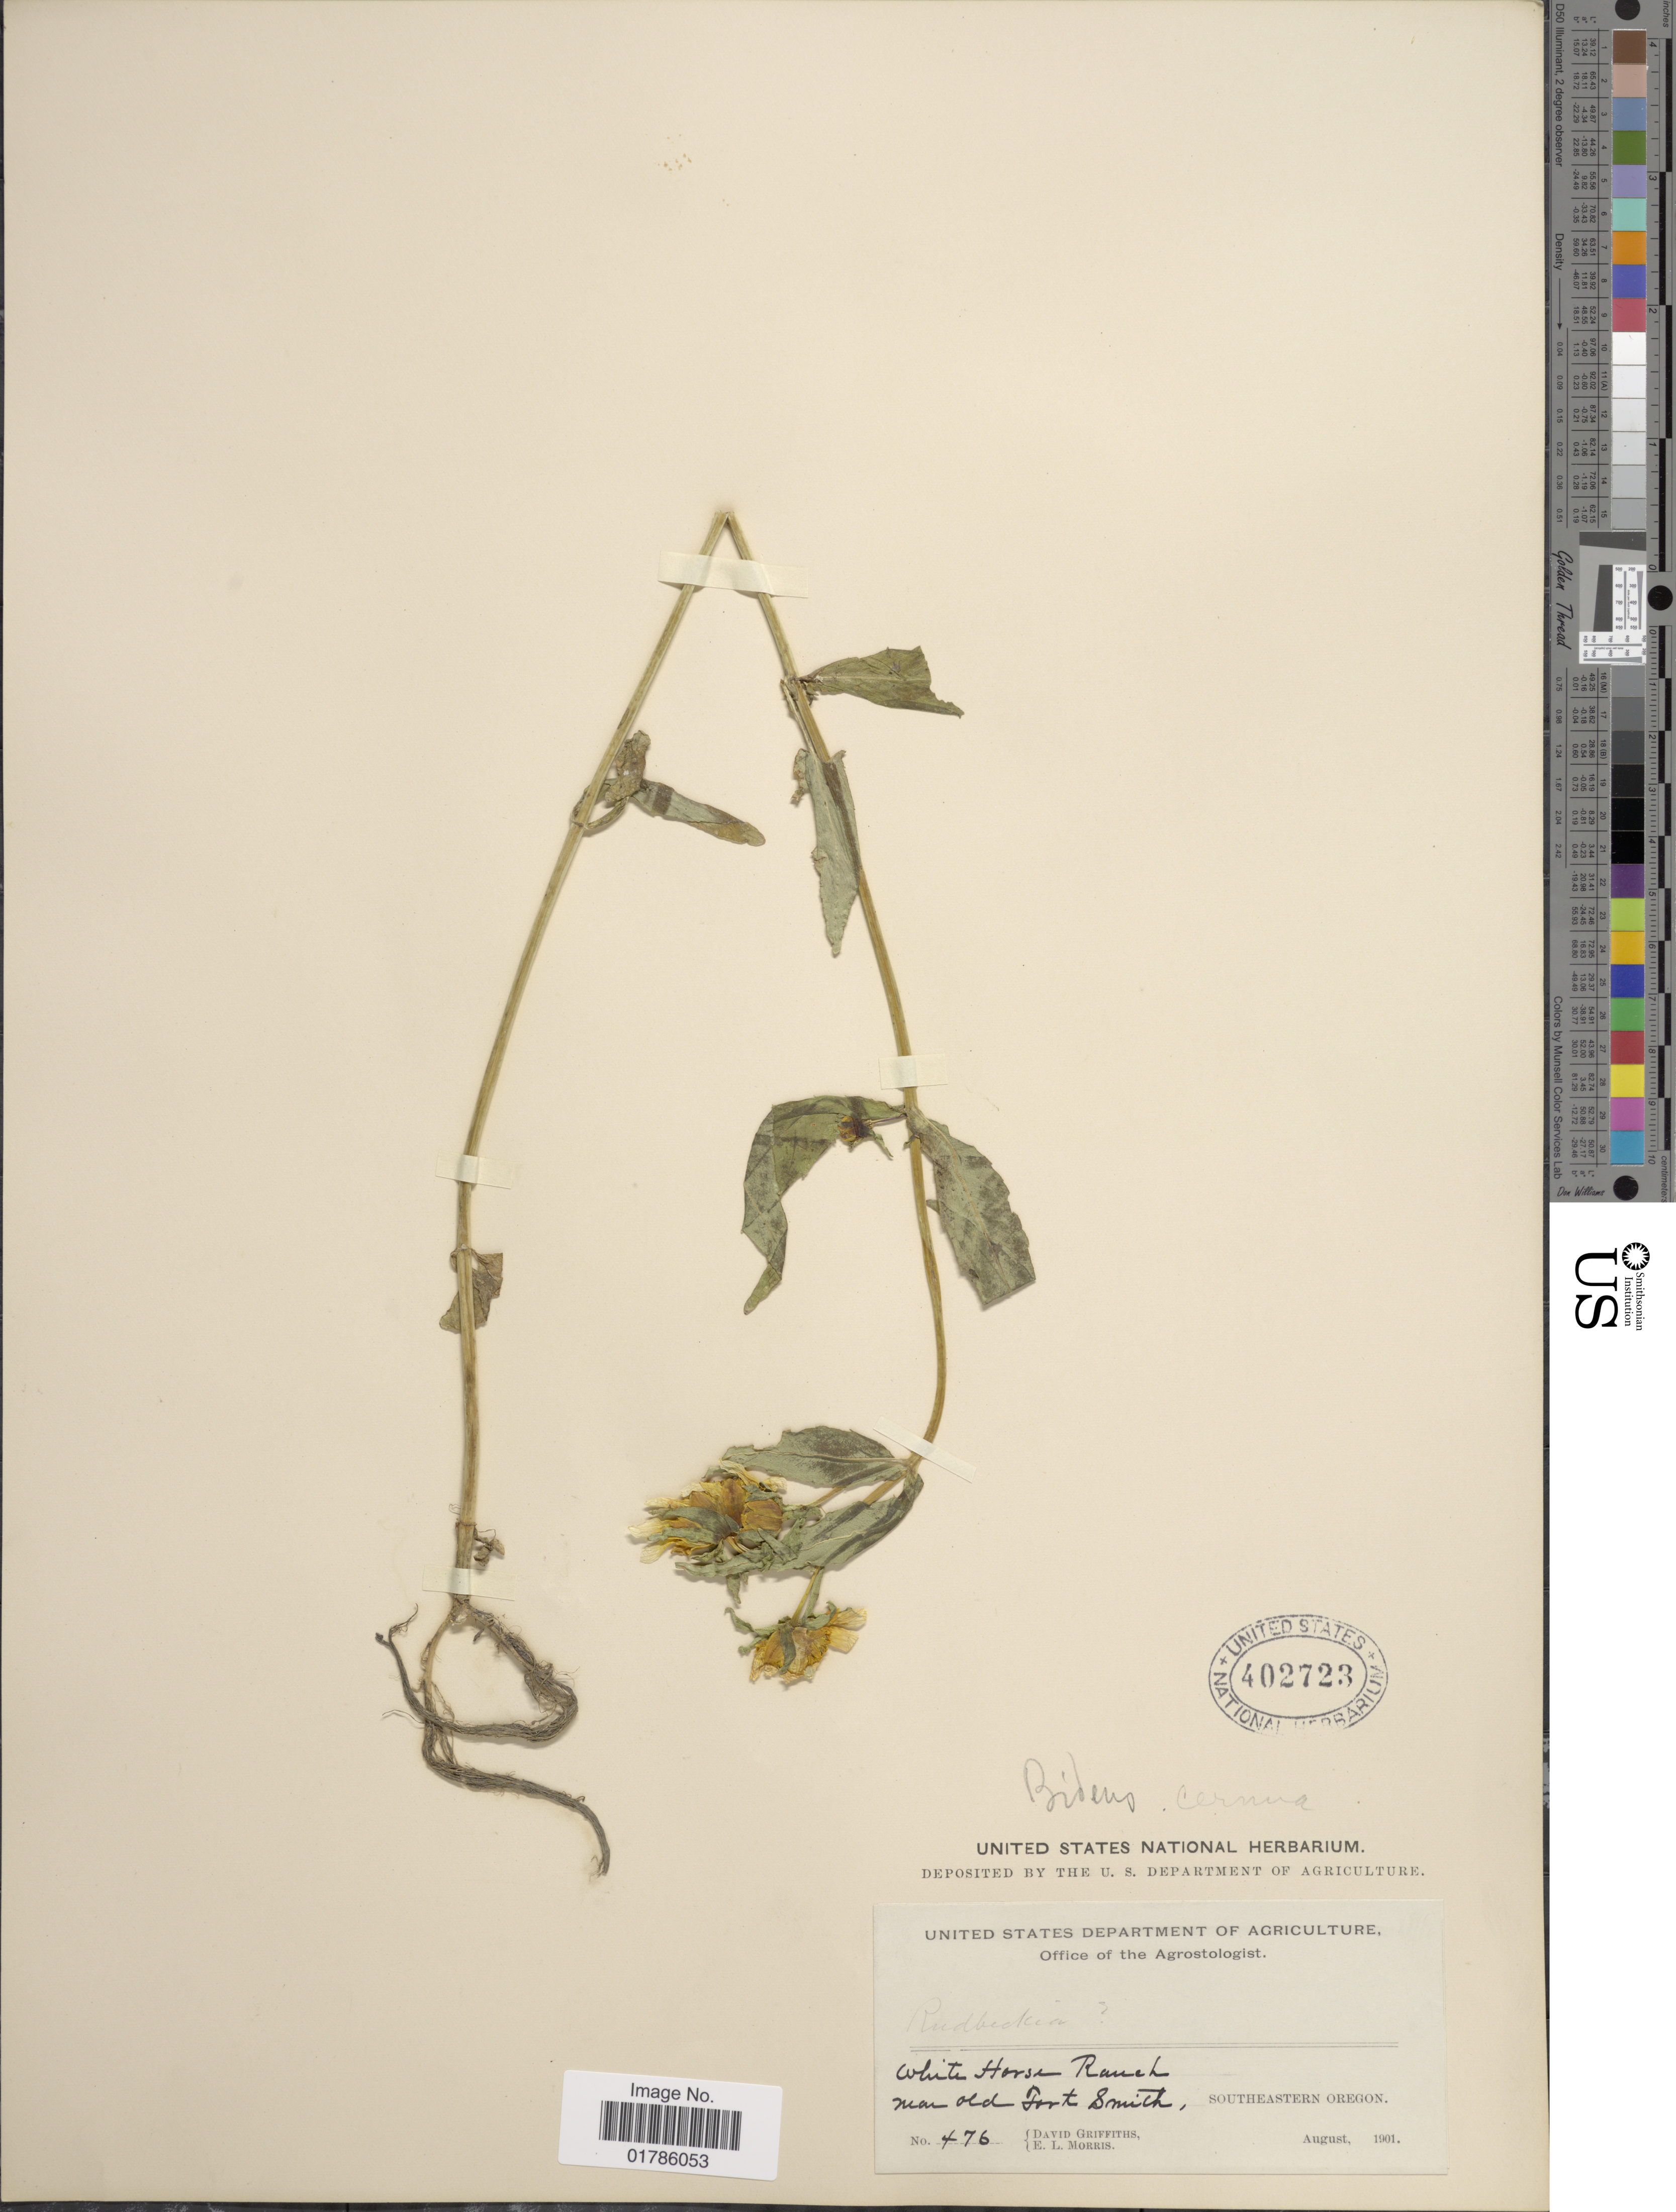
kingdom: Plantae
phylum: Tracheophyta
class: Magnoliopsida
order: Asterales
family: Asteraceae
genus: Bidens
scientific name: Bidens cernua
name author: L.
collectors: D. Griffiths & E. Morris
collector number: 476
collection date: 1901-08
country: United States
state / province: Oregon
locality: White horse Ranch, near Old Fort Smith, Southeastern Oregon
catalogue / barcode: US 402723